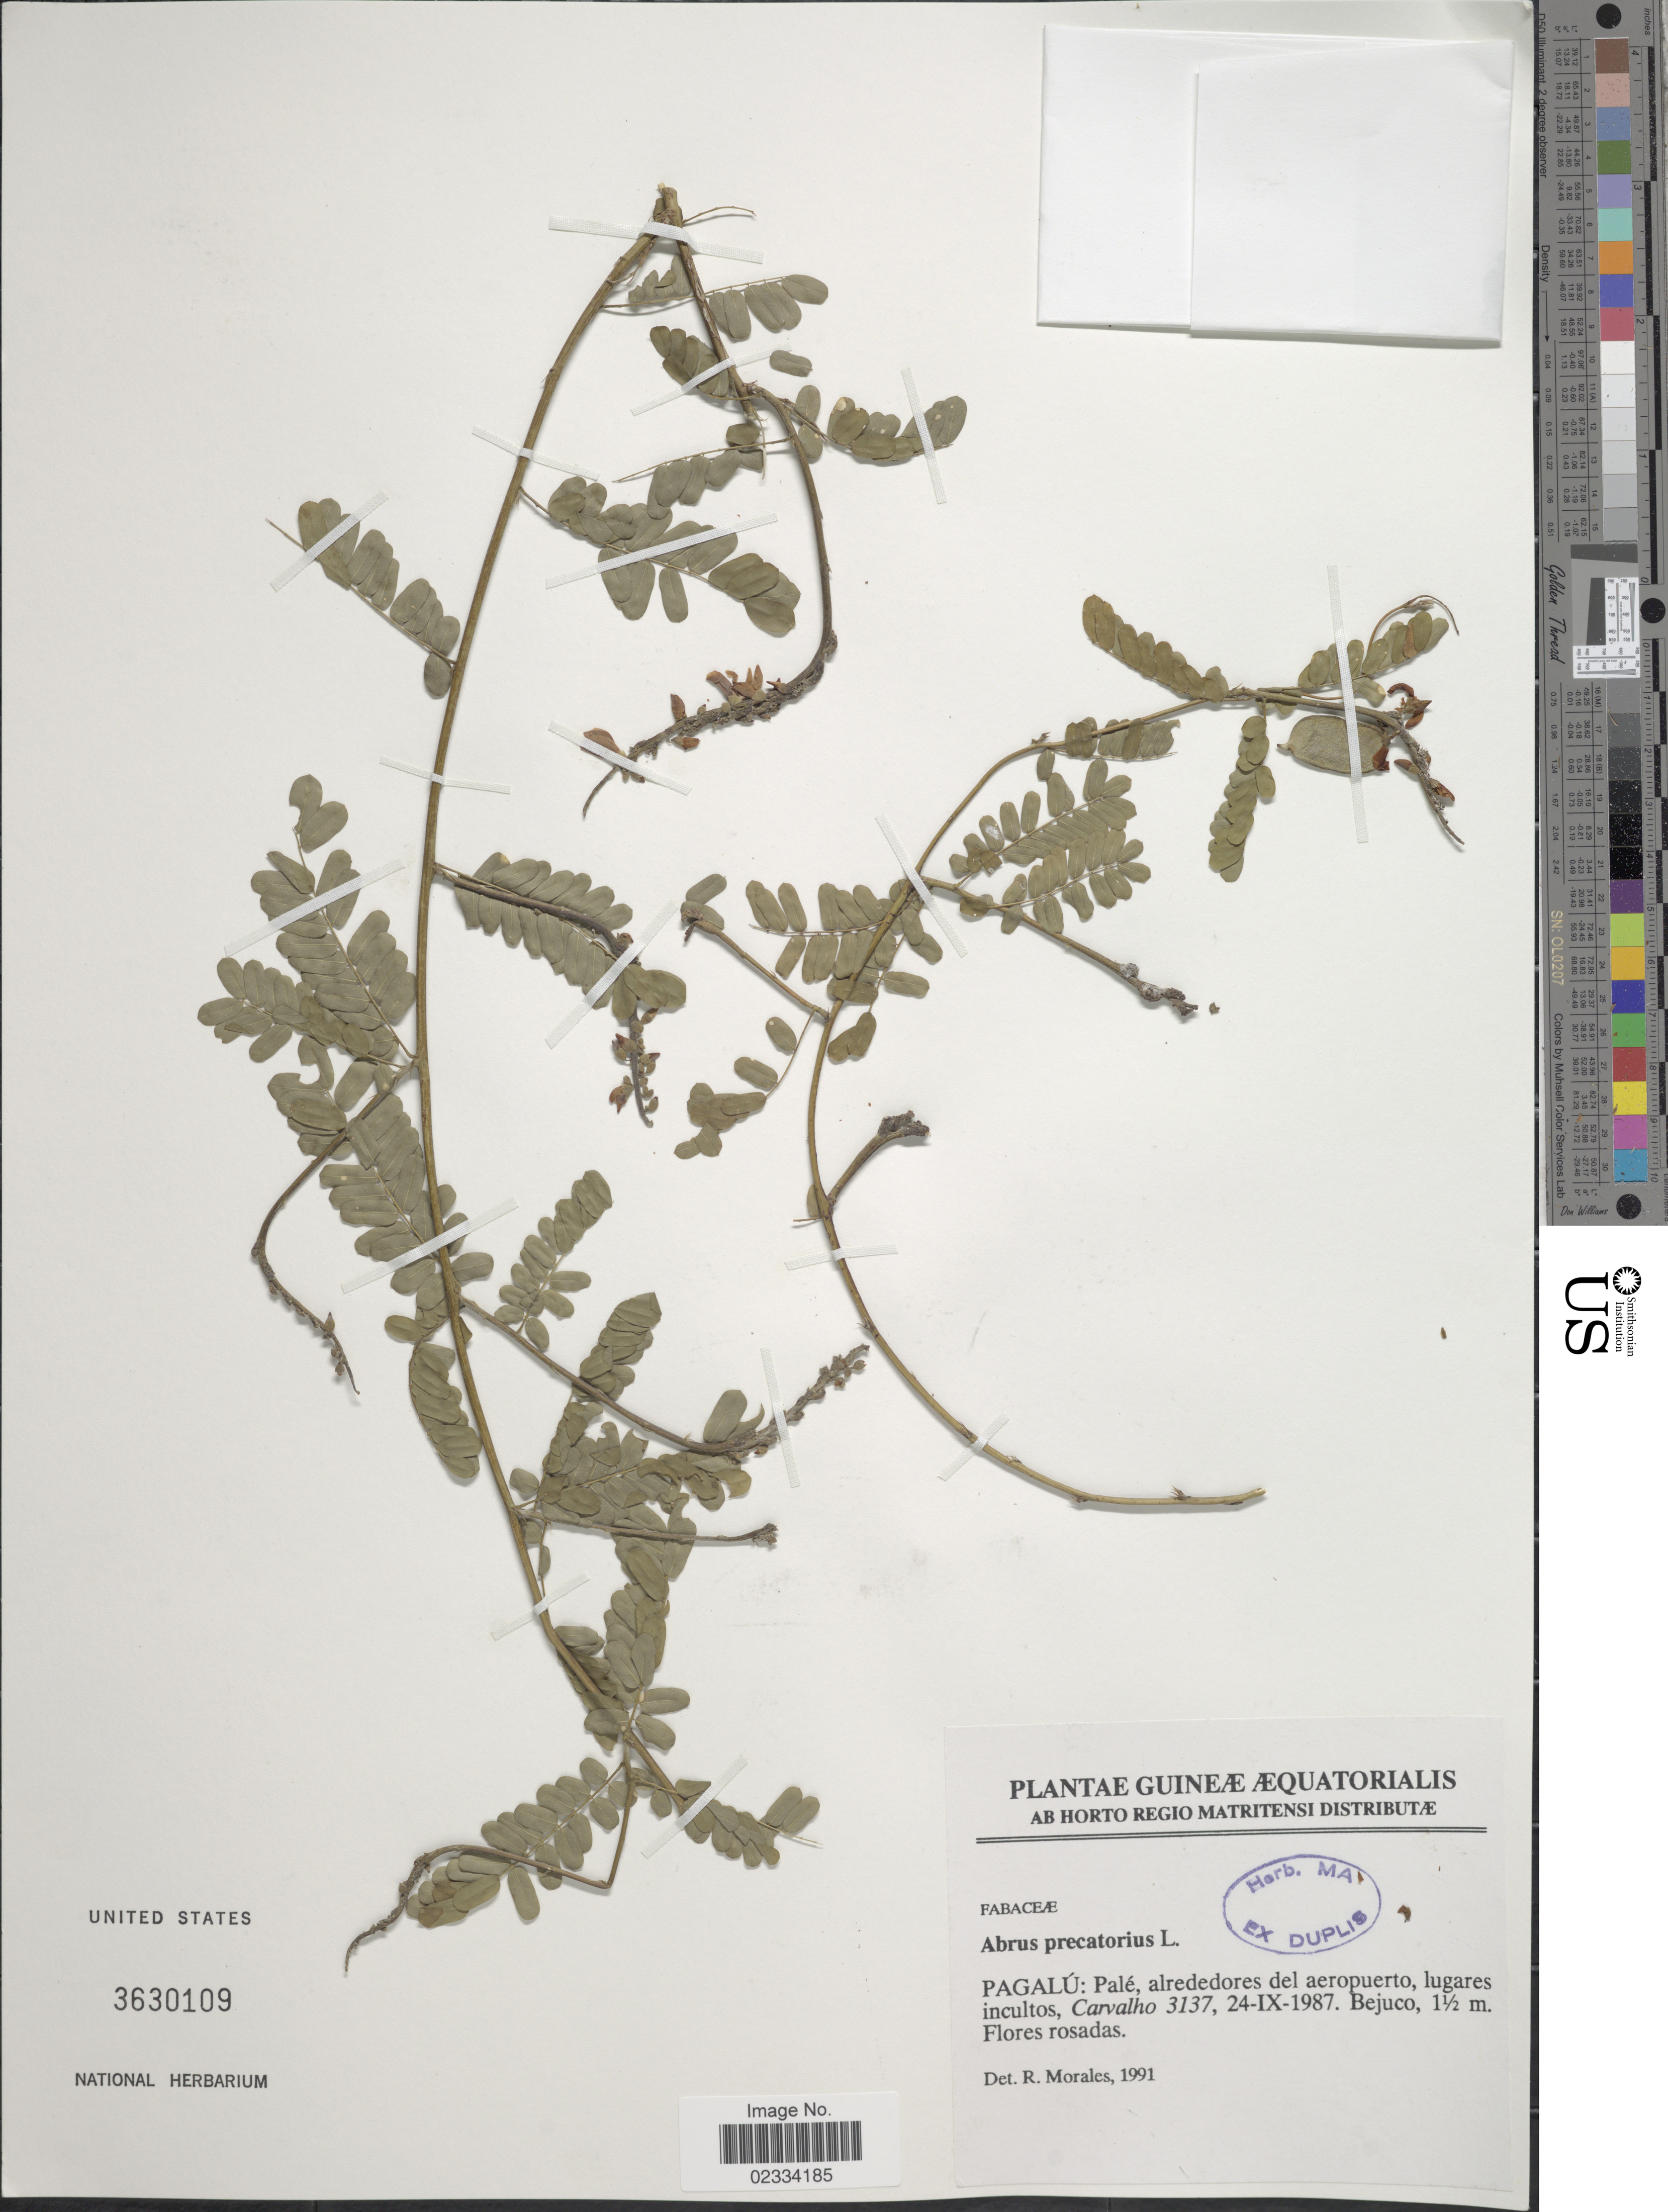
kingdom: Plantae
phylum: Tracheophyta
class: Magnoliopsida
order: Fabales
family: Fabaceae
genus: Abrus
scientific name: Abrus precatorius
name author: L.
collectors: Carvalho, --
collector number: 3137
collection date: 1987-09-24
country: Equatorial Guinea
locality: Guineae Aequatorialis. Pagalú: Palé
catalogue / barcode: US 3630109